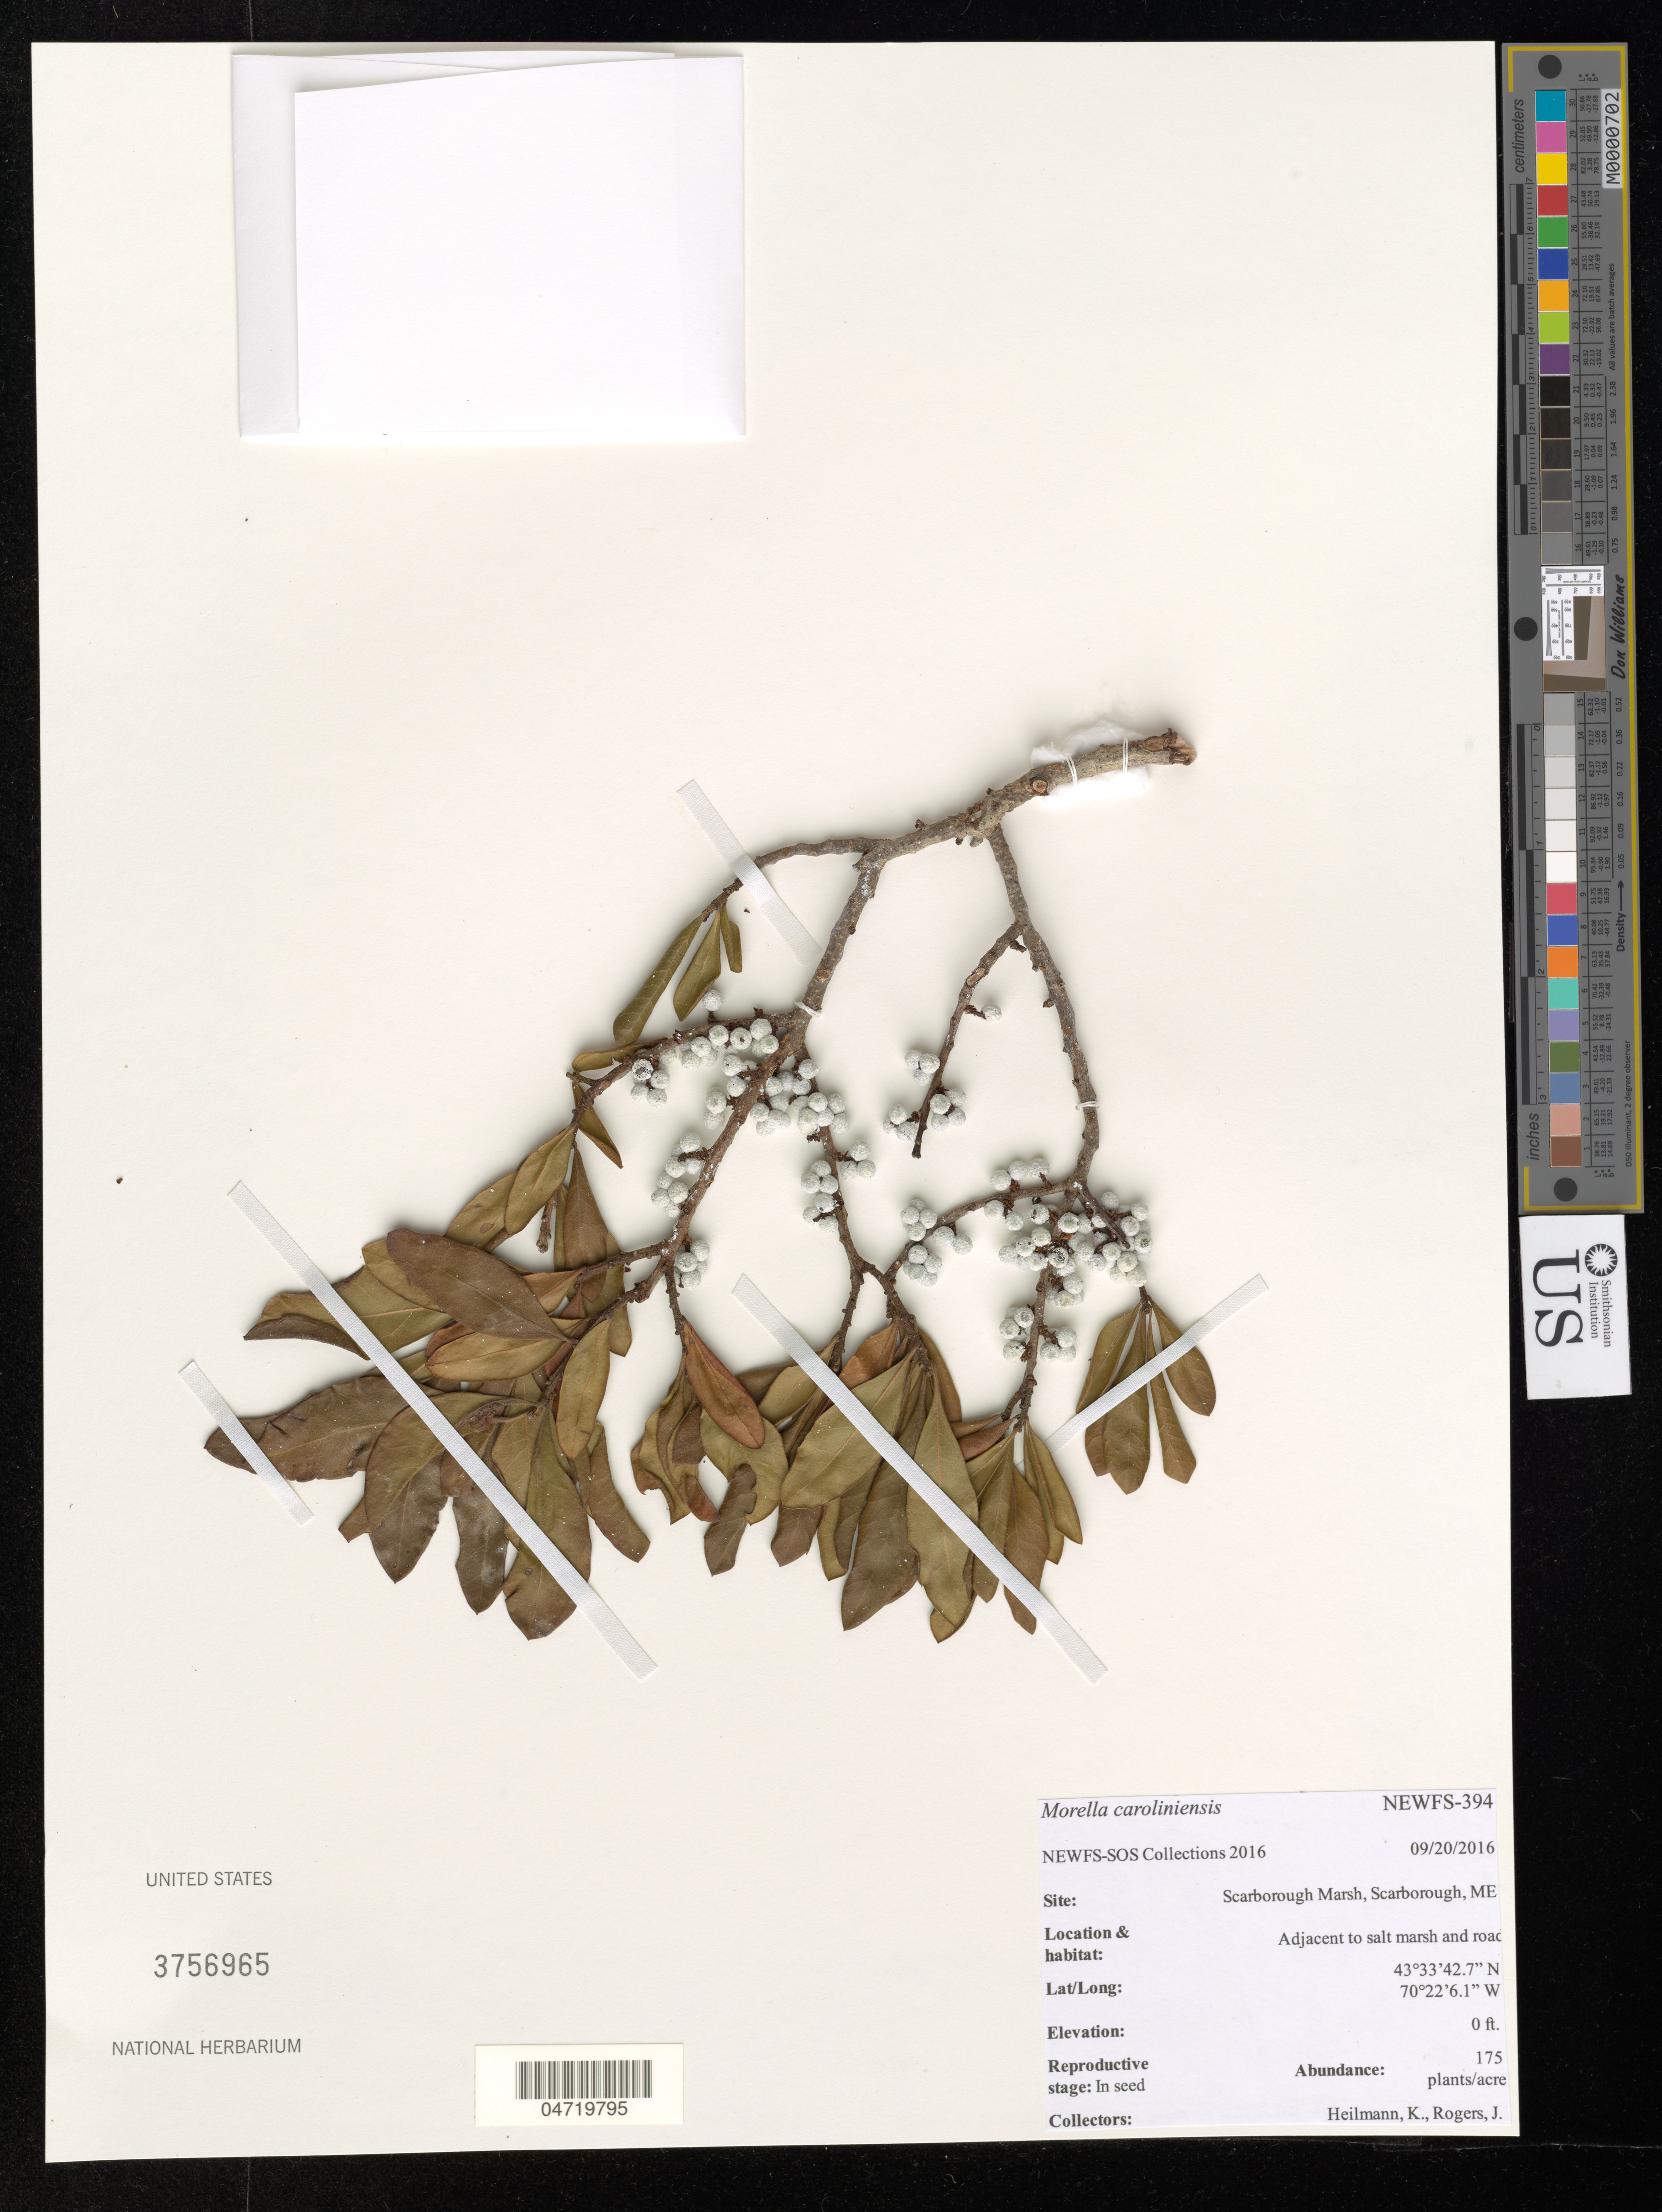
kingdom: Plantae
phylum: Tracheophyta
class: Magnoliopsida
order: Fagales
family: Myricaceae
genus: Morella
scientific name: Morella caroliniensis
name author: (Mill.) Small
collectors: K. Heilmann & J. Rogers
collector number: NEWFS-394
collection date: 2016-09-20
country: United States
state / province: Maine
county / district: Cumberland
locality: Scarborough Marsh Wildlife Management Area, Scarborough, ME, adjacent to salt marsh and road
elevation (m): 0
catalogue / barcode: US 3756965